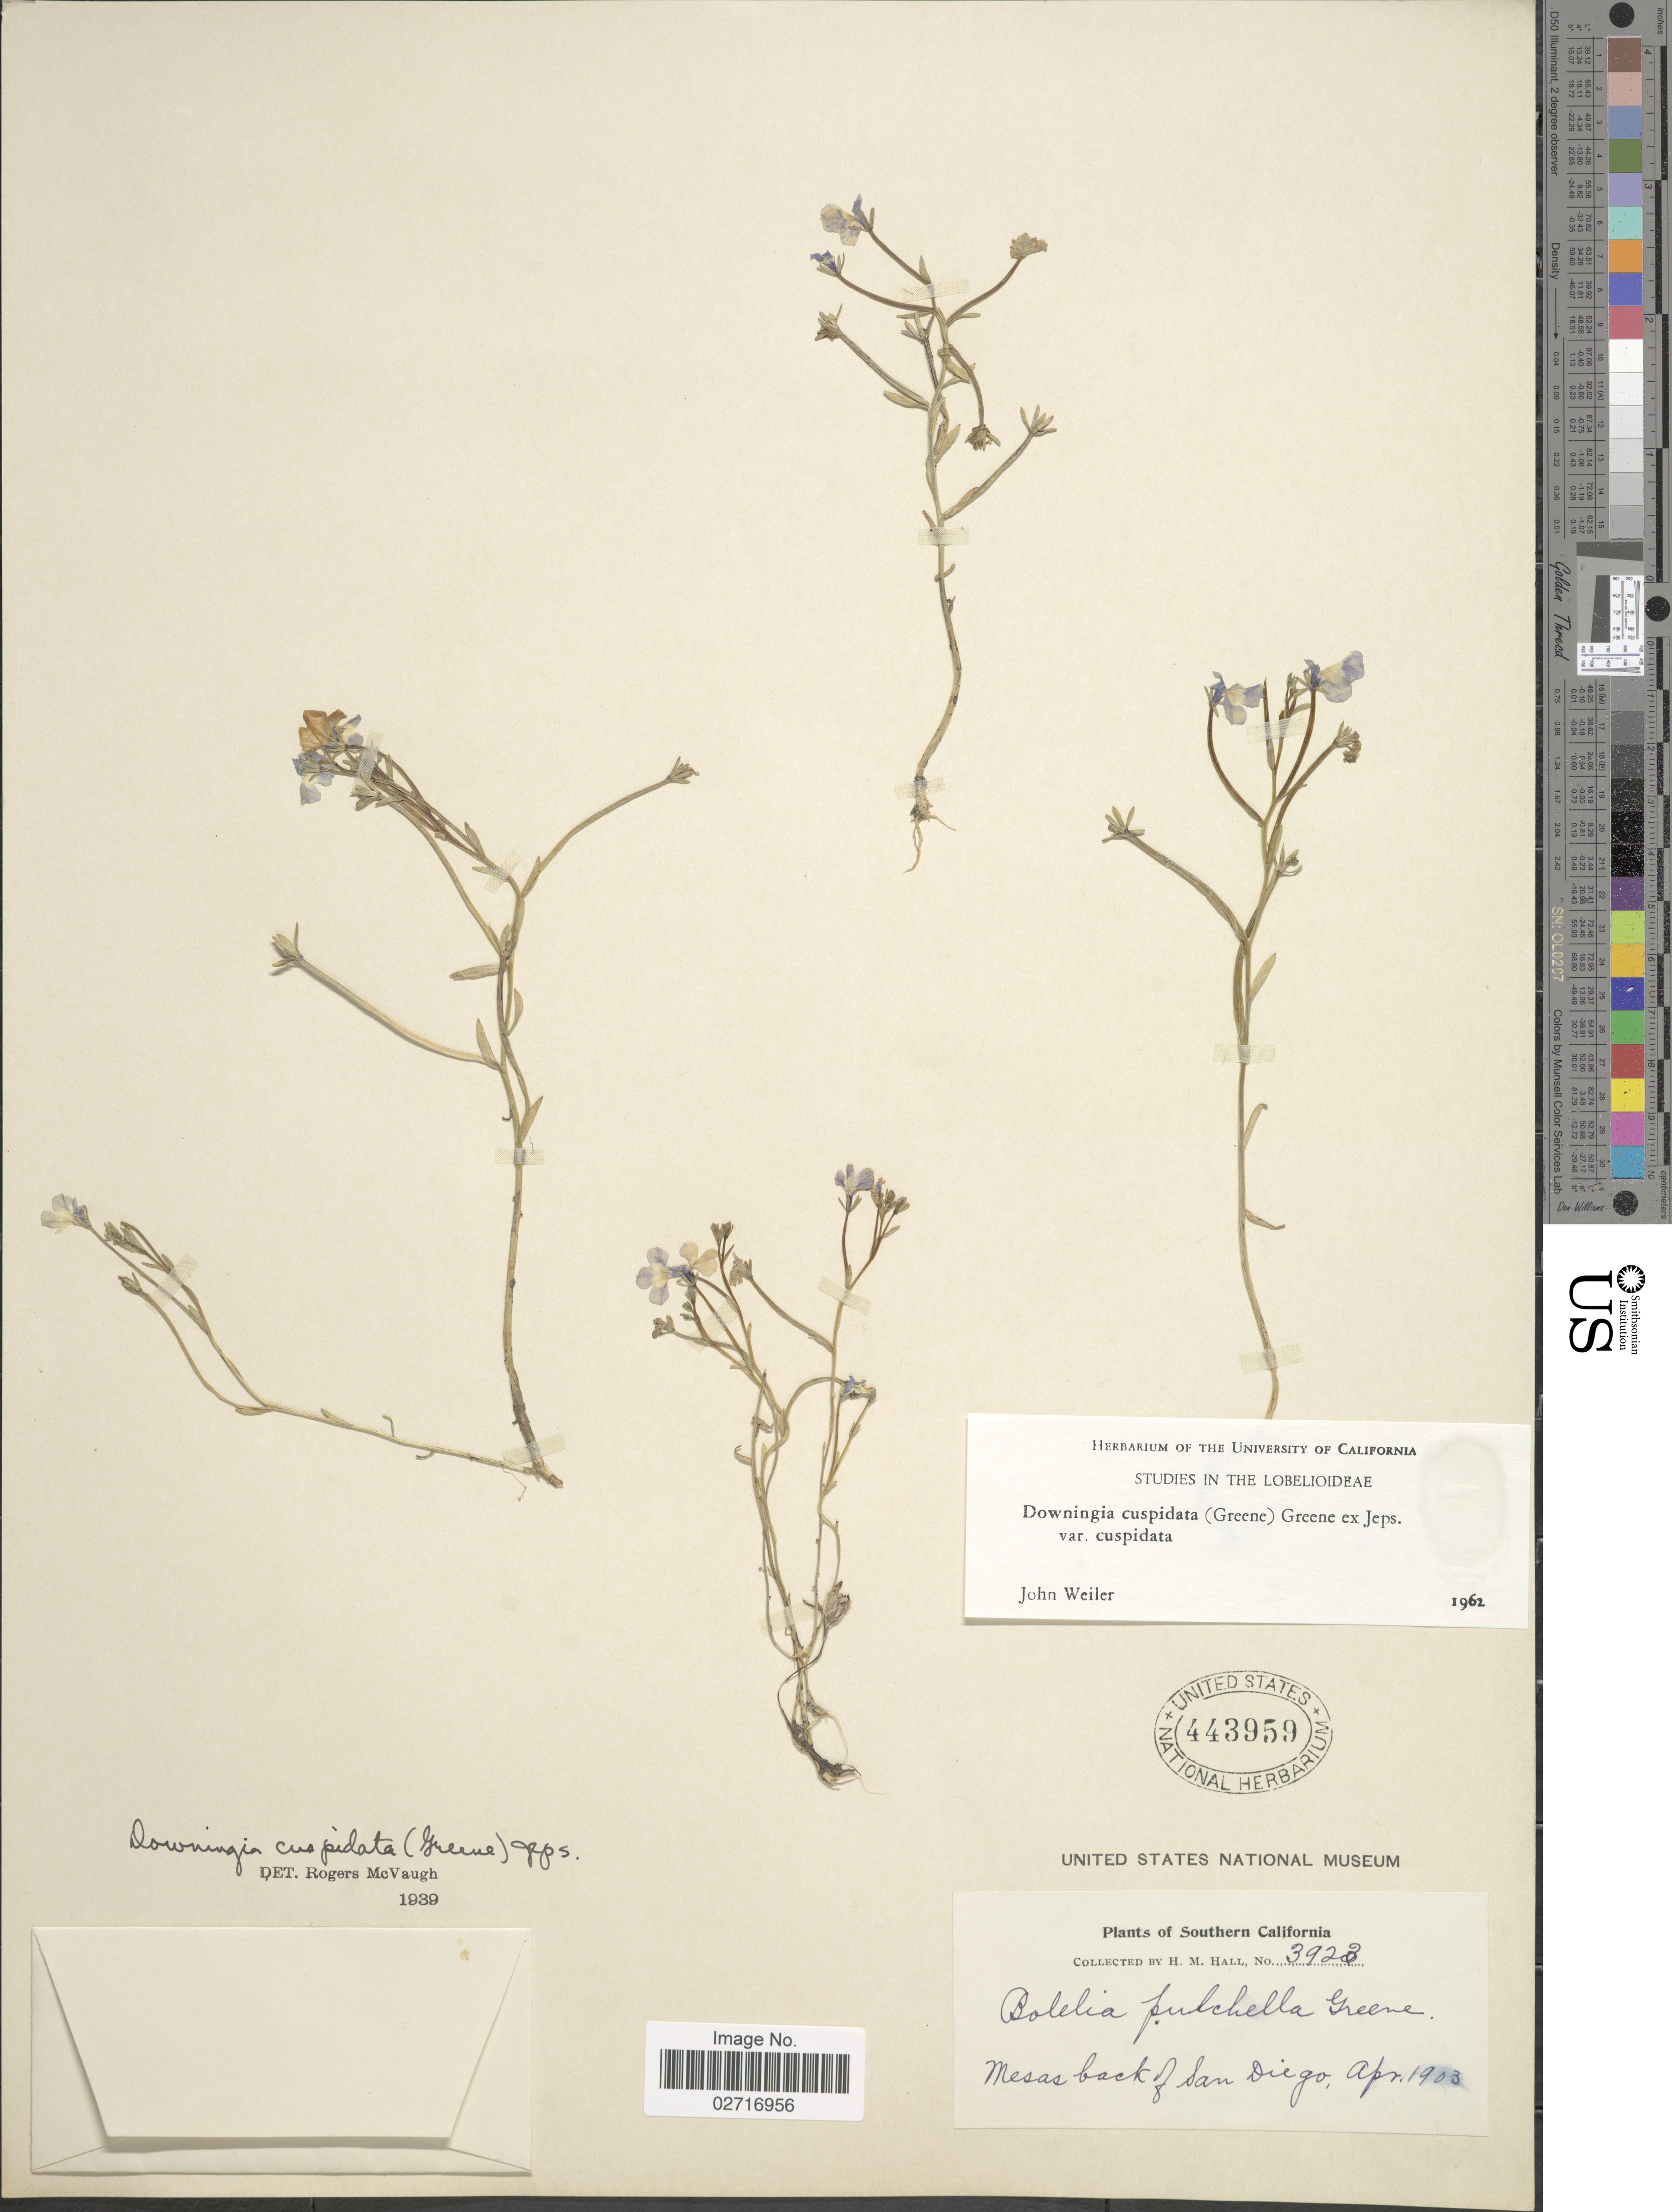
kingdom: Plantae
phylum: Tracheophyta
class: Magnoliopsida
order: Asterales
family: Campanulaceae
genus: Downingia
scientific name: Downingia cuspidata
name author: (Greene) Rattan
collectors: H. M. Hall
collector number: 3923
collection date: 1903-04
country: United States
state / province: California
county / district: San Diego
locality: Southern California. Mesas back of San Diego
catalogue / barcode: US 443959